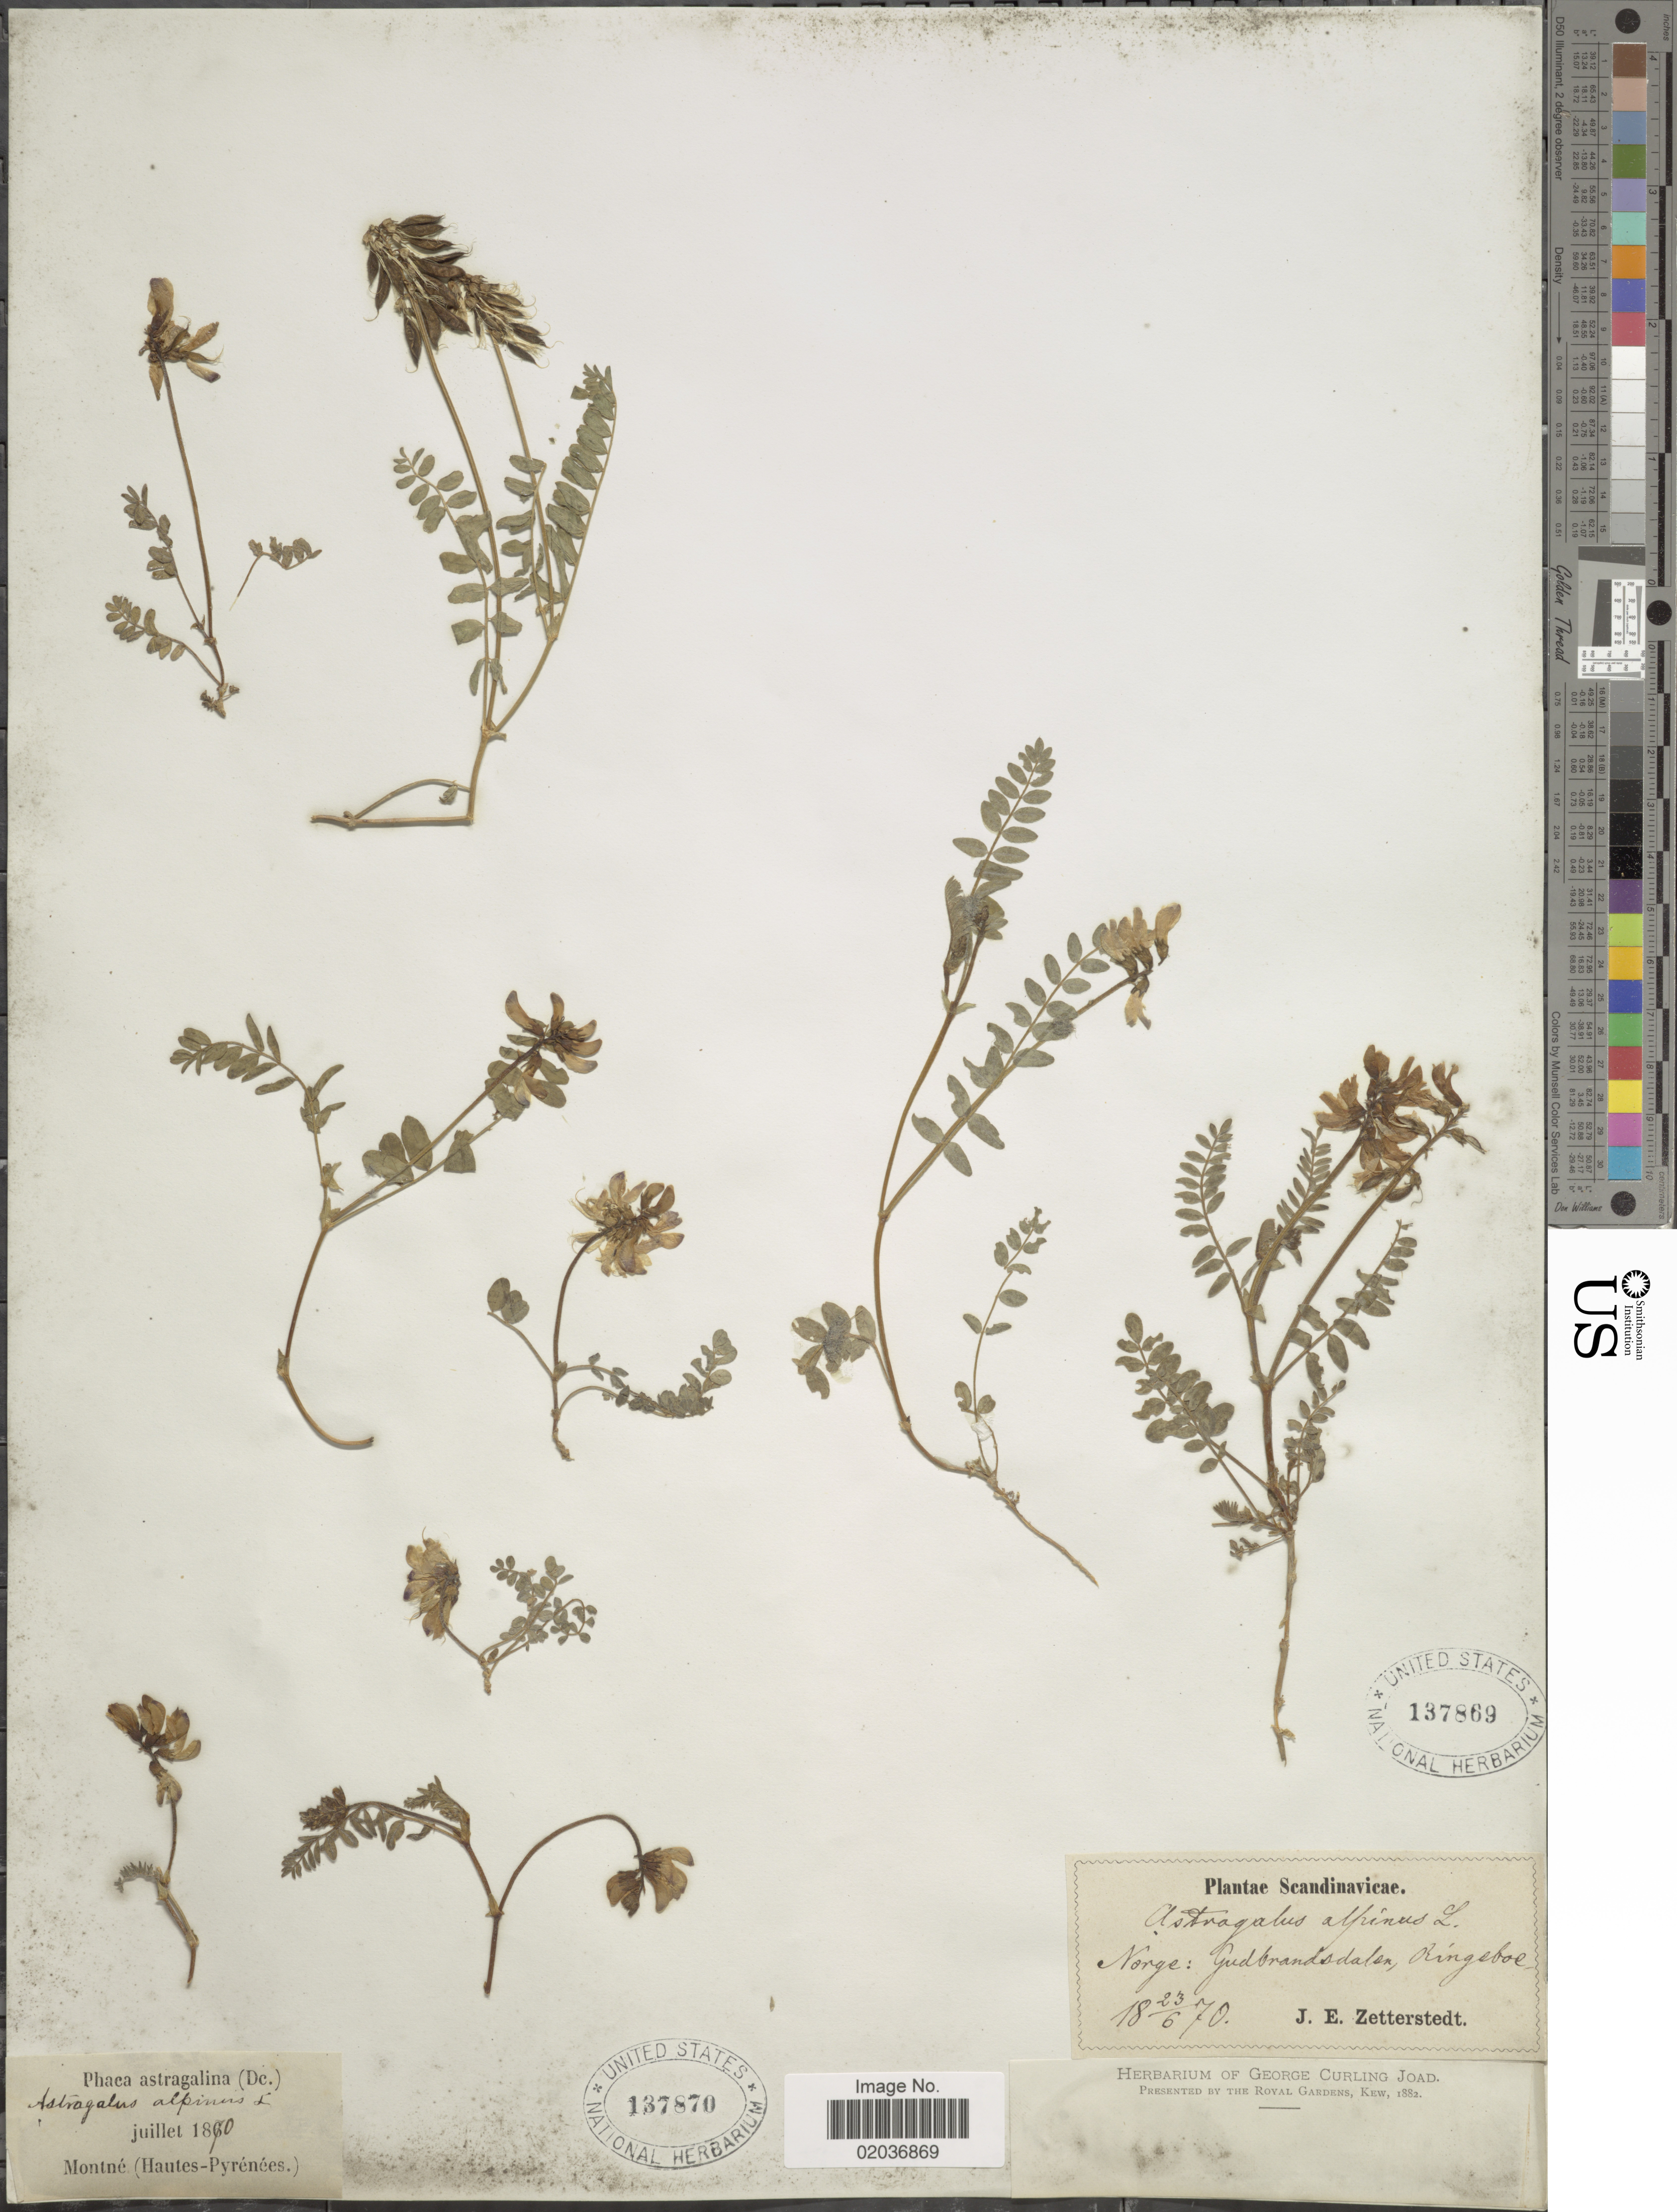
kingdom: Plantae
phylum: Tracheophyta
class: Magnoliopsida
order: Fabales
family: Fabaceae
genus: Astragalus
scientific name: Astragalus alpinus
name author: L.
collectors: J.E. Zetterstedt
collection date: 1870-06-23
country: Norway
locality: Scandinavicae, Norge: Gudbrandsdalen, Ringeboe.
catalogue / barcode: US 137869